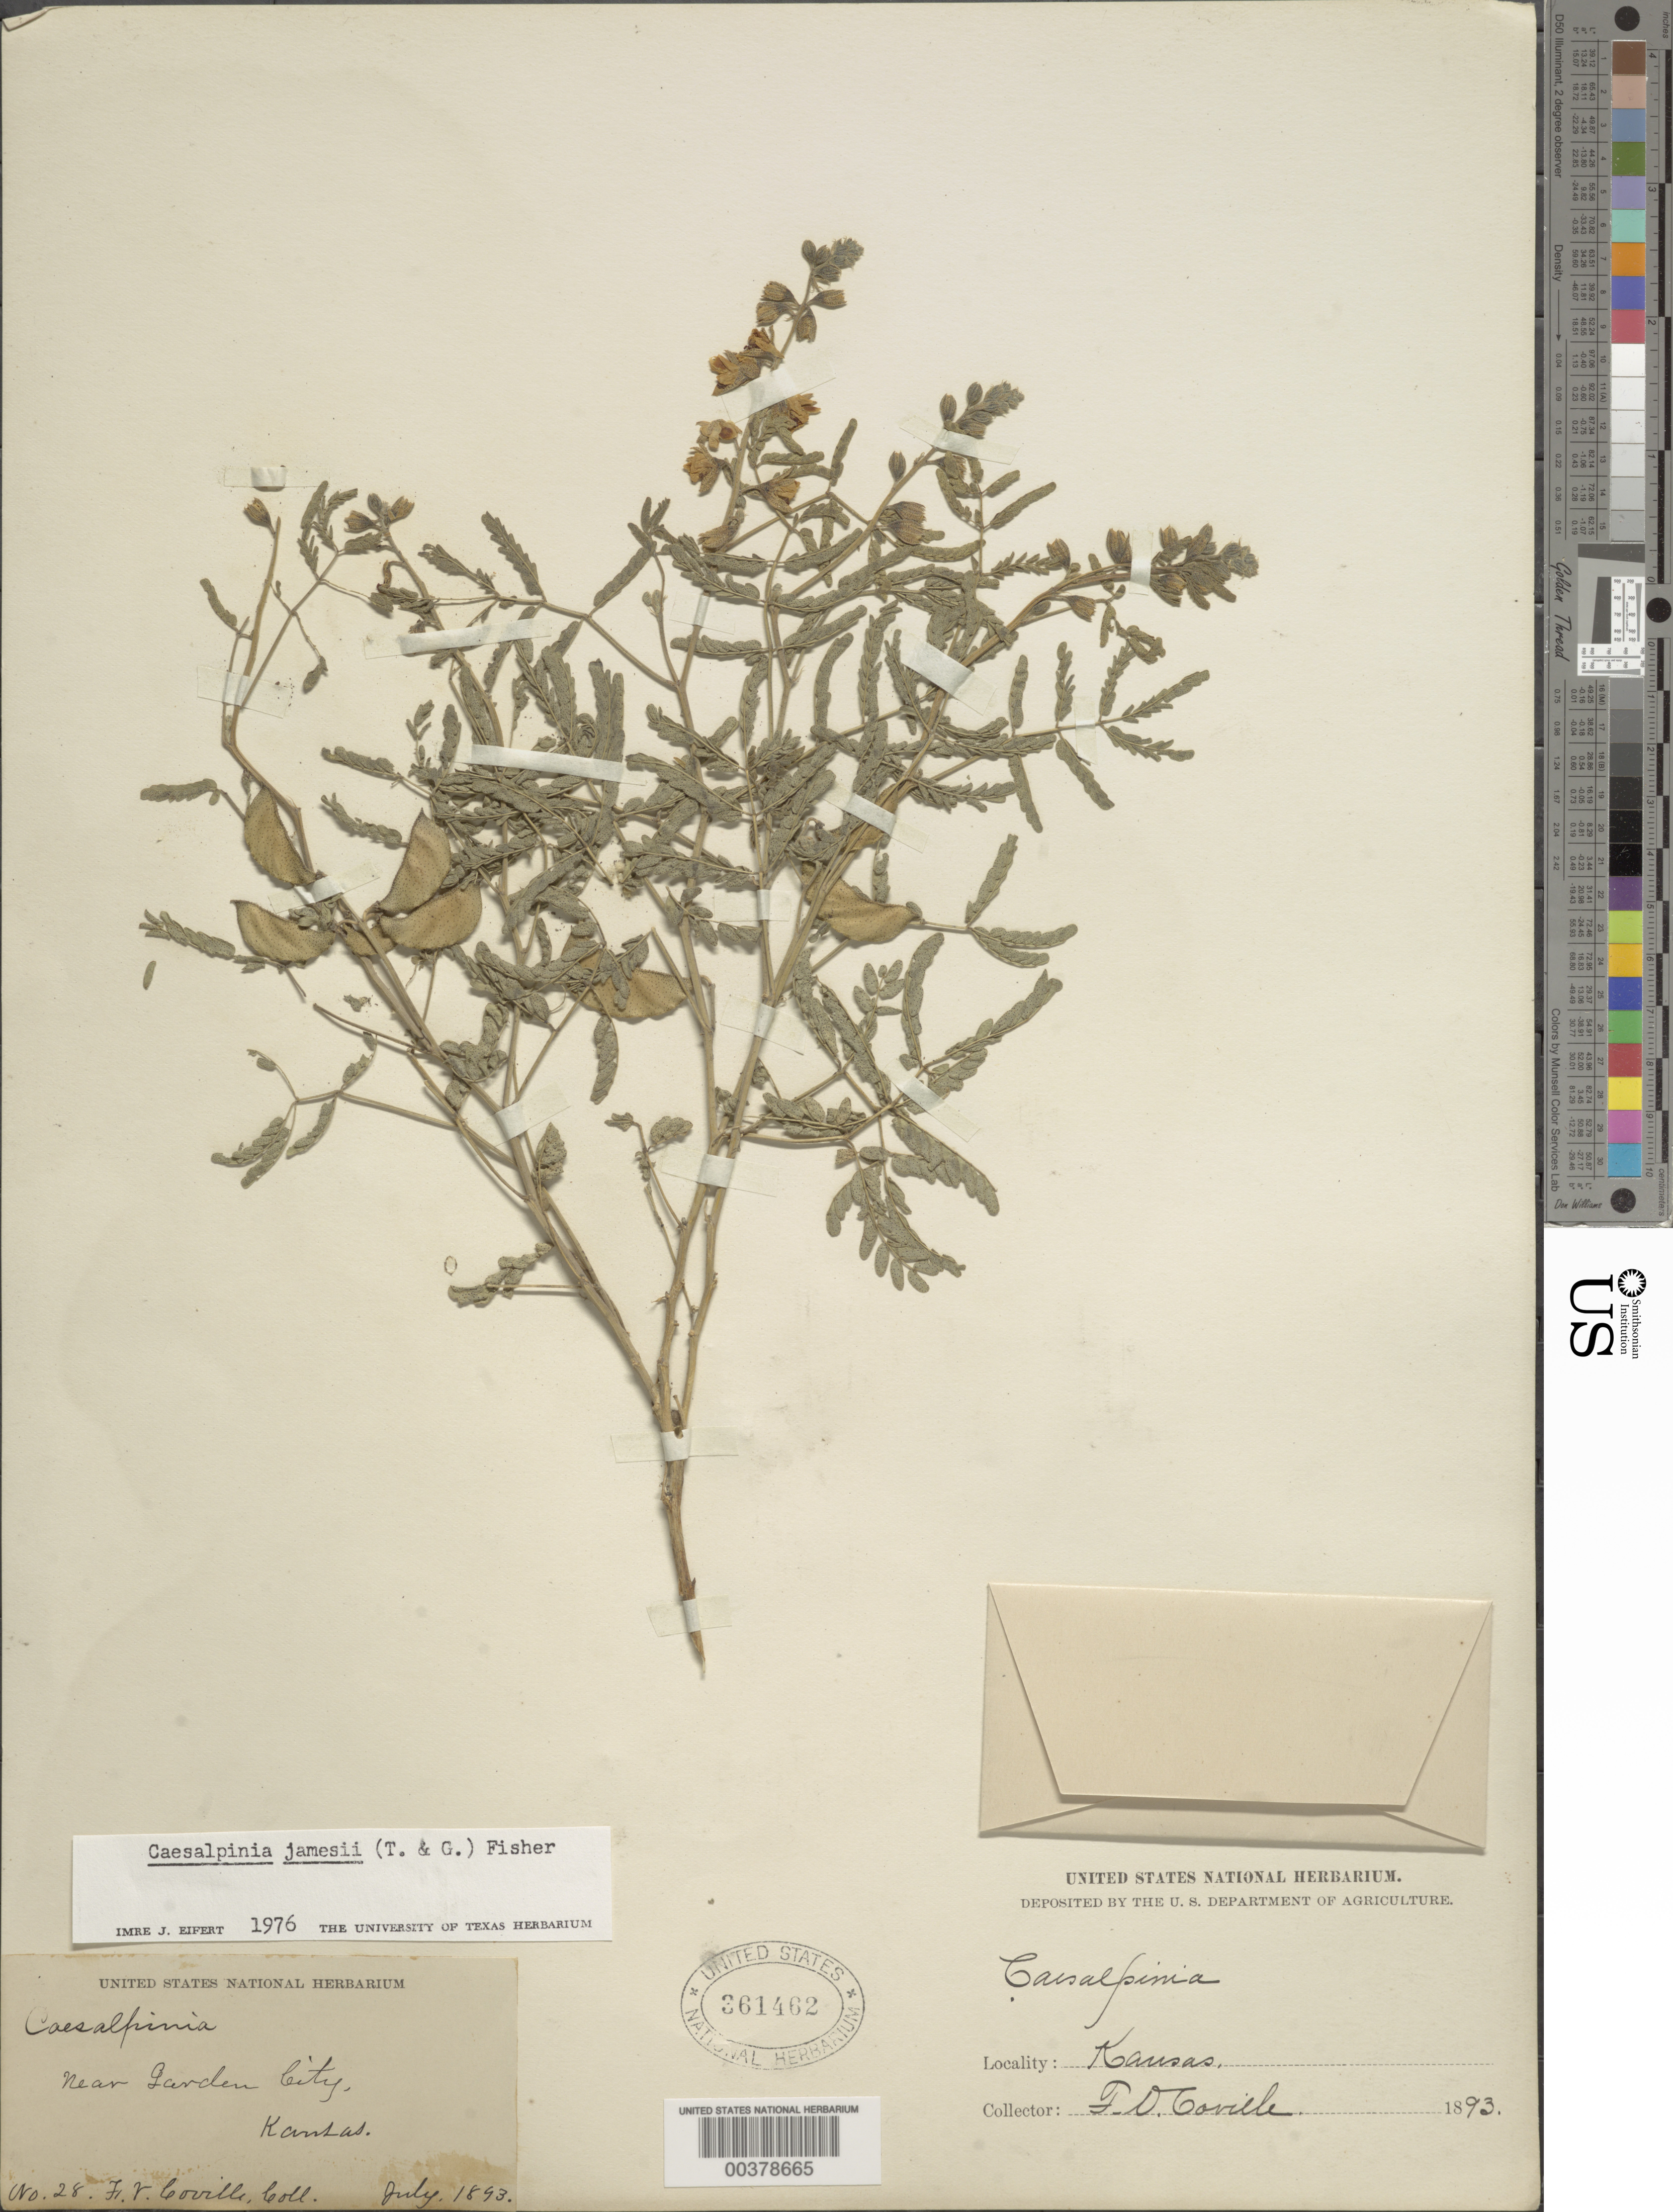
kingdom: Plantae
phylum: Tracheophyta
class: Magnoliopsida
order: Fabales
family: Fabaceae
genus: Pomaria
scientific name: Pomaria jamesii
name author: (Torr. & A. Gray) Walp.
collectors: F. V. Coville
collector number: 28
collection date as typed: Jul 1893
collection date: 1893-07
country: United States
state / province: Kansas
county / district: Finney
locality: Near garden city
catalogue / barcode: US 361462